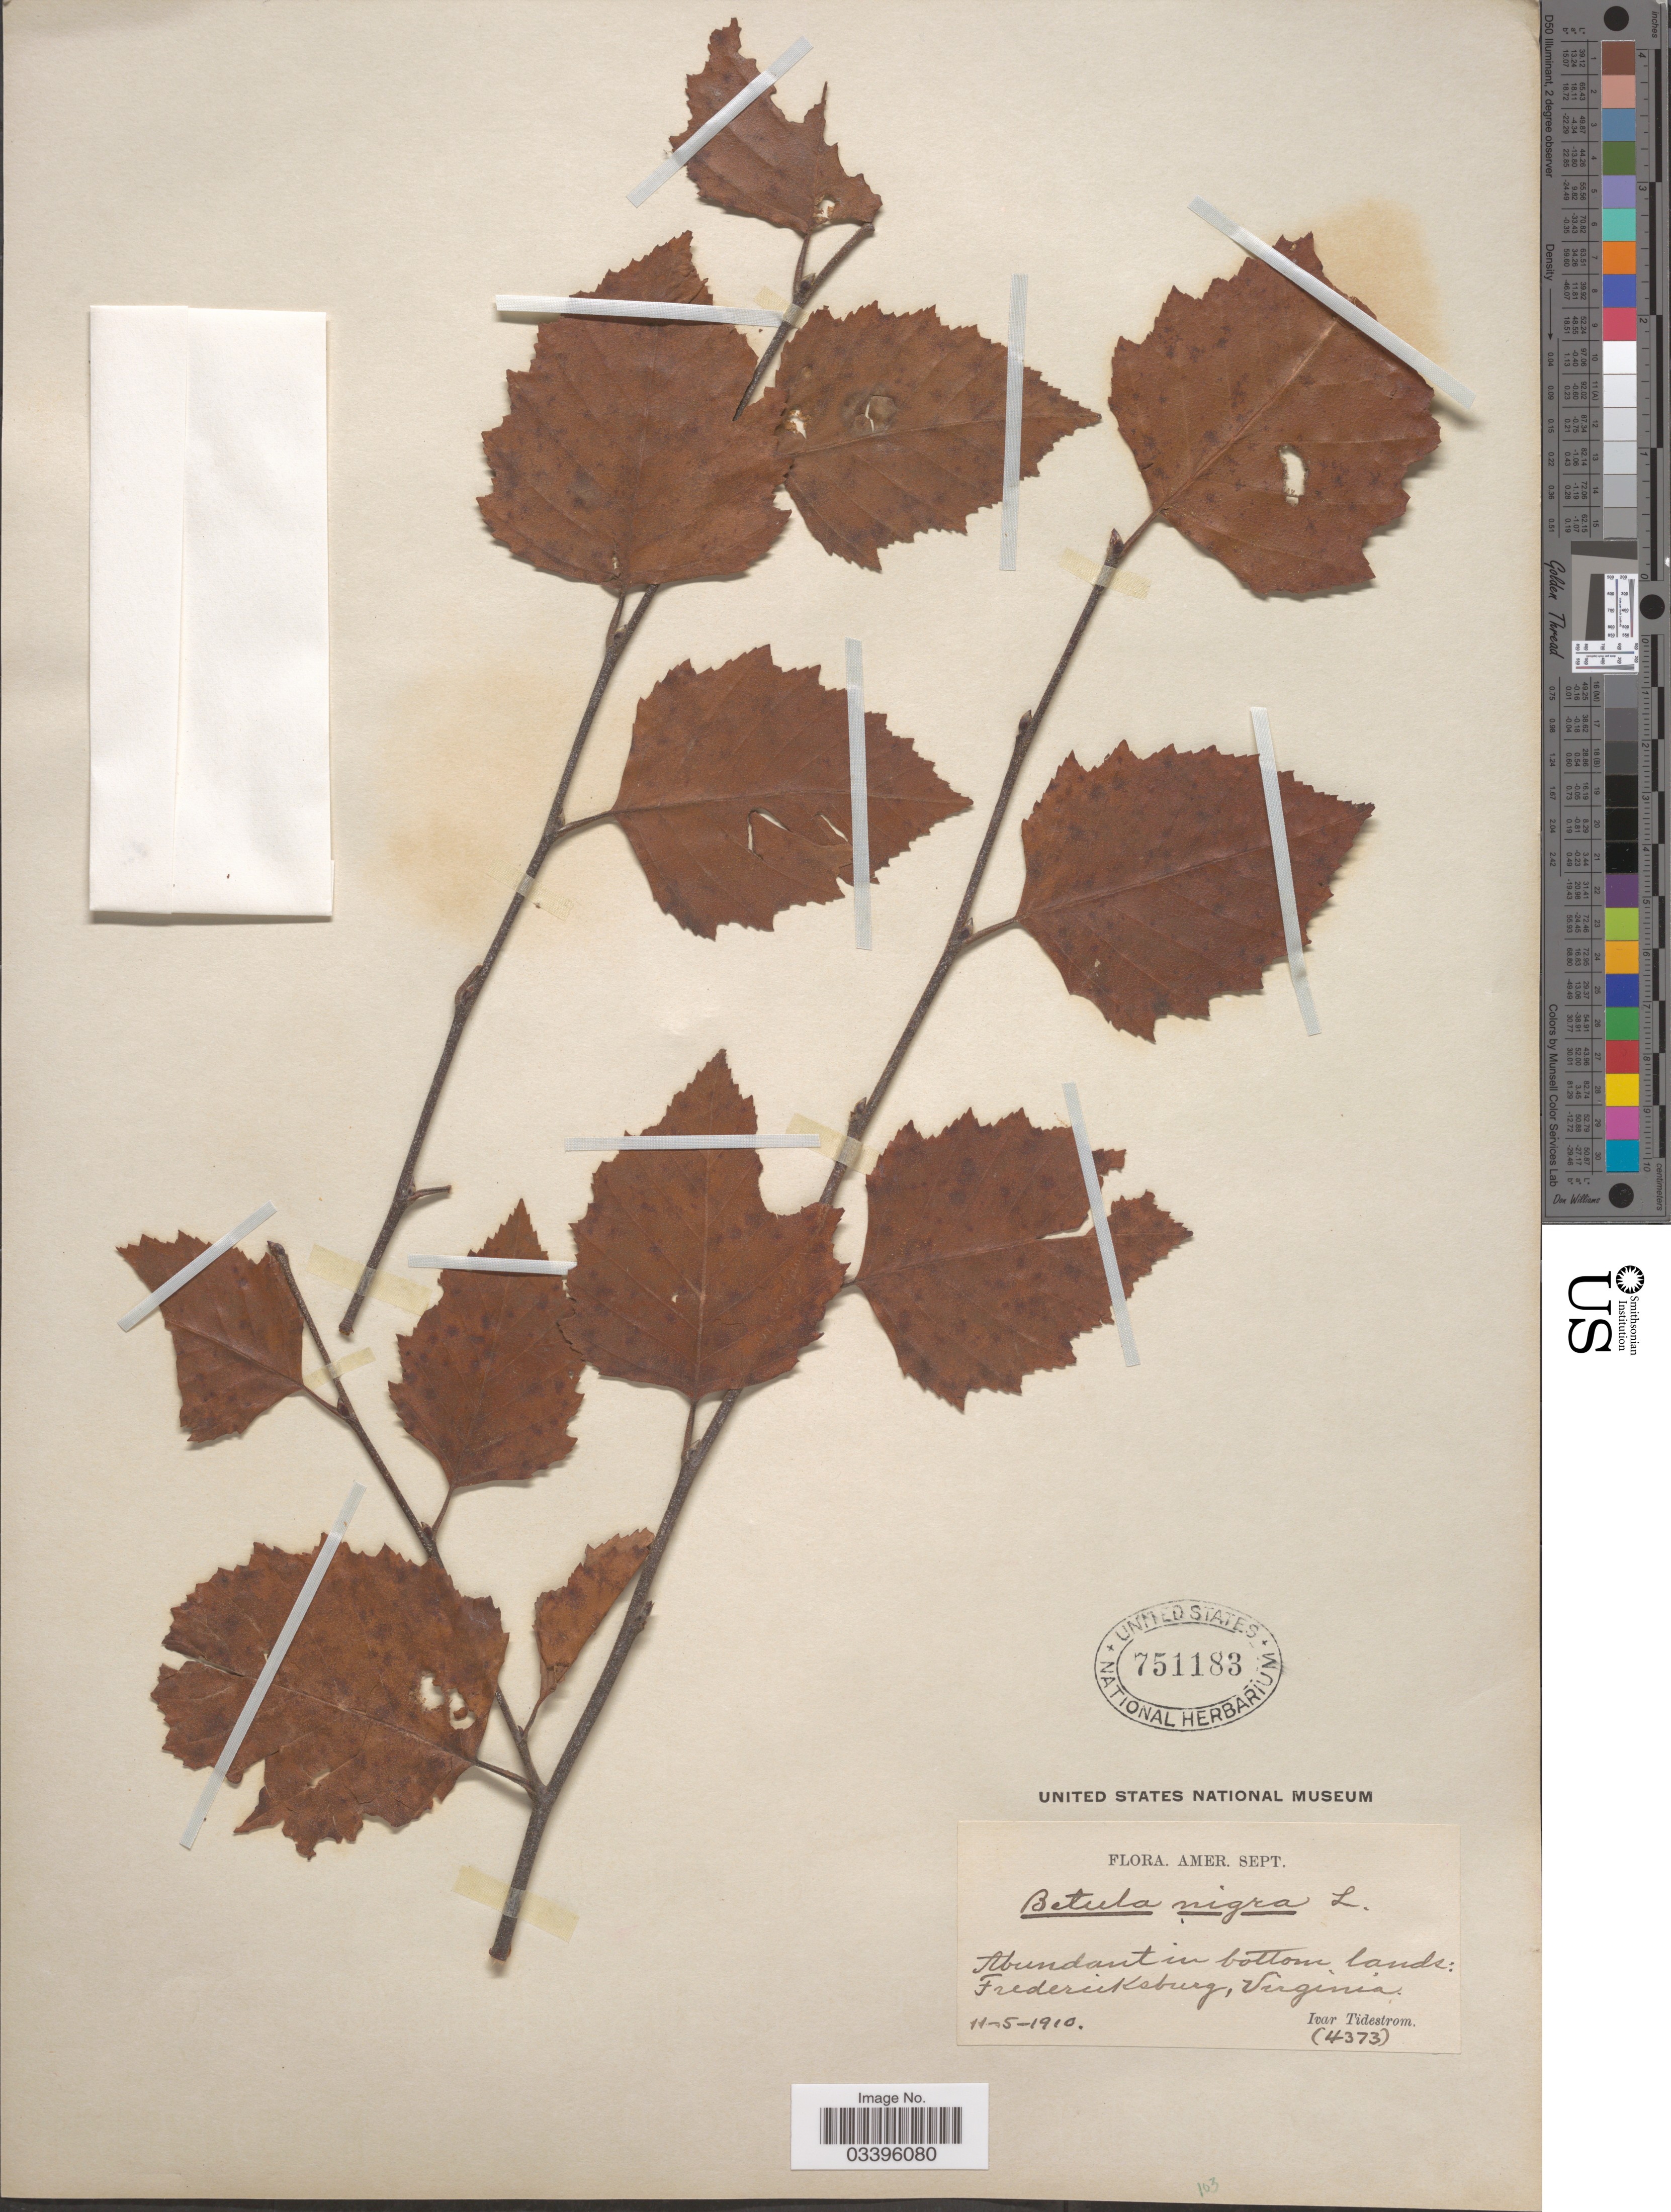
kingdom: Plantae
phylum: Tracheophyta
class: Magnoliopsida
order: Fagales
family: Betulaceae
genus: Betula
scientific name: Betula nigra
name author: L.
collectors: I. F. Tidestrom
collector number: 4373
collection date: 1910-11-05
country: United States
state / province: Virginia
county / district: City of Fredericksburg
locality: Abundant in bottom lands: Fredericksburg. Amer. Sept.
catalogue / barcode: US 751183